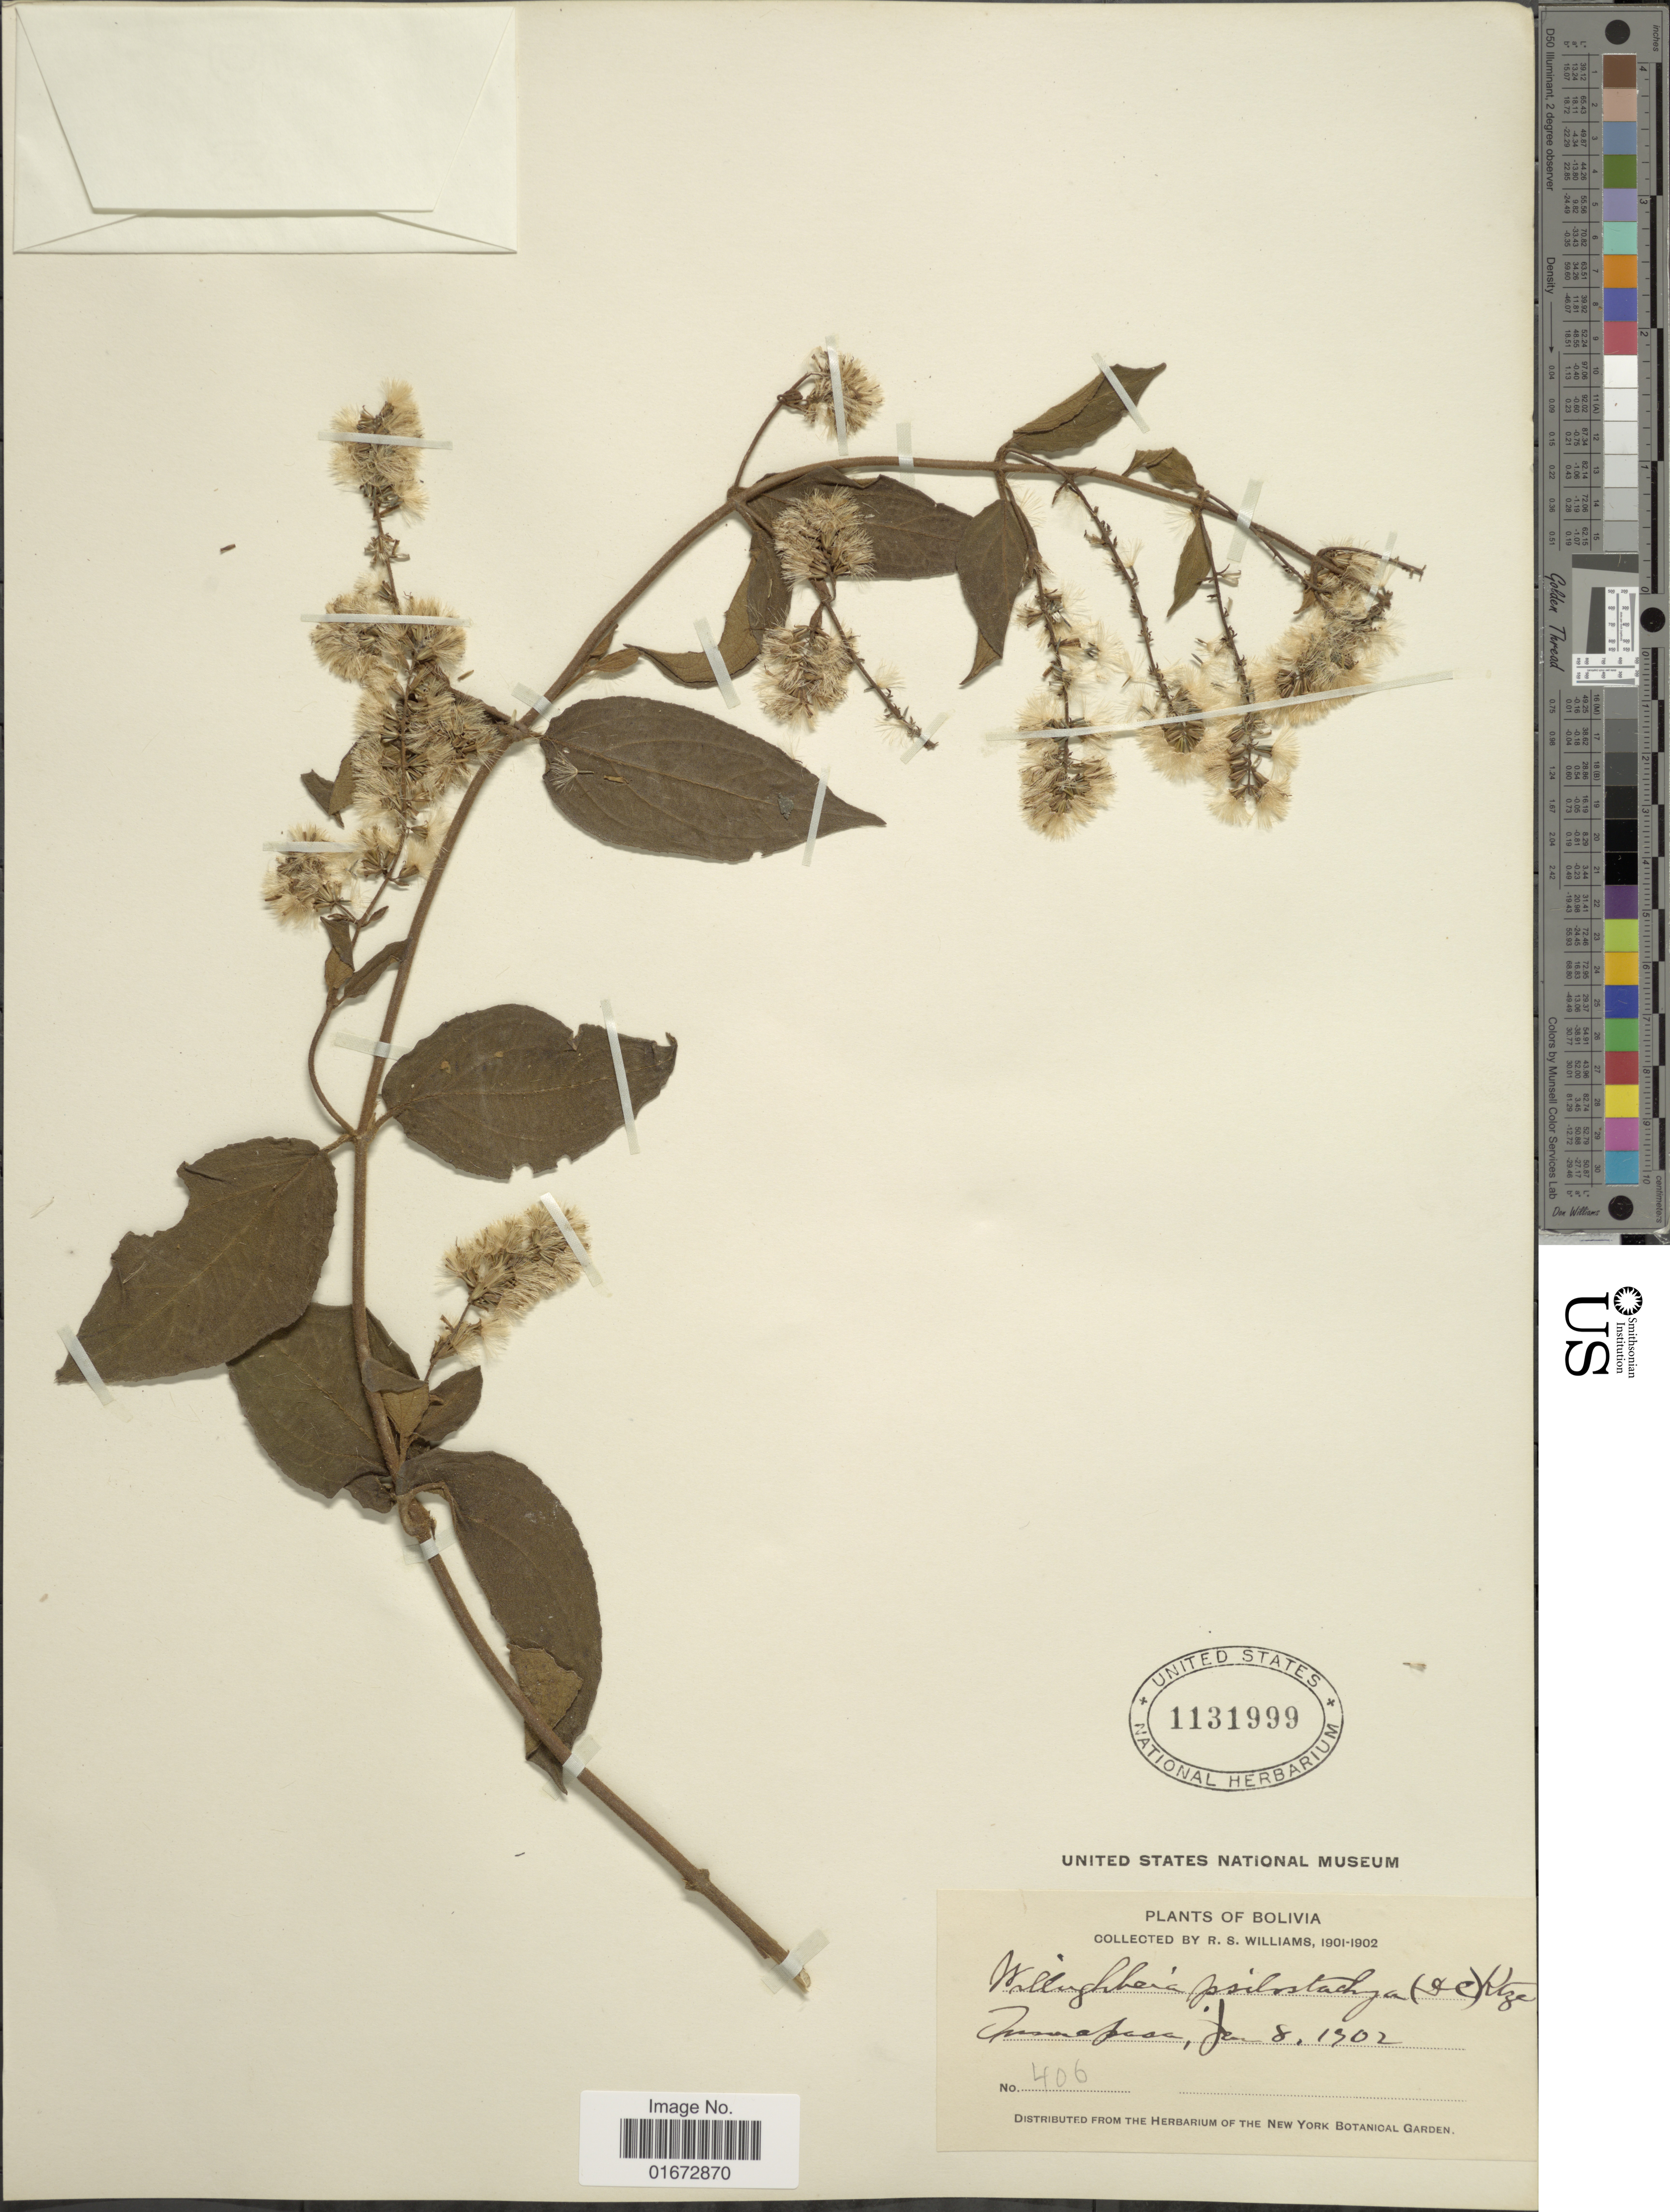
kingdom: Plantae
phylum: Tracheophyta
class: Magnoliopsida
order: Asterales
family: Asteraceae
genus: Mikania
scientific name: Mikania psilostachya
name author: DC.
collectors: R. S. Williams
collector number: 406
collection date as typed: Jan 8, 1902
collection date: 1902-01-08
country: Bolivia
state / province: La Paz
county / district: Iturralde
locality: Tumupasa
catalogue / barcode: US 1131999